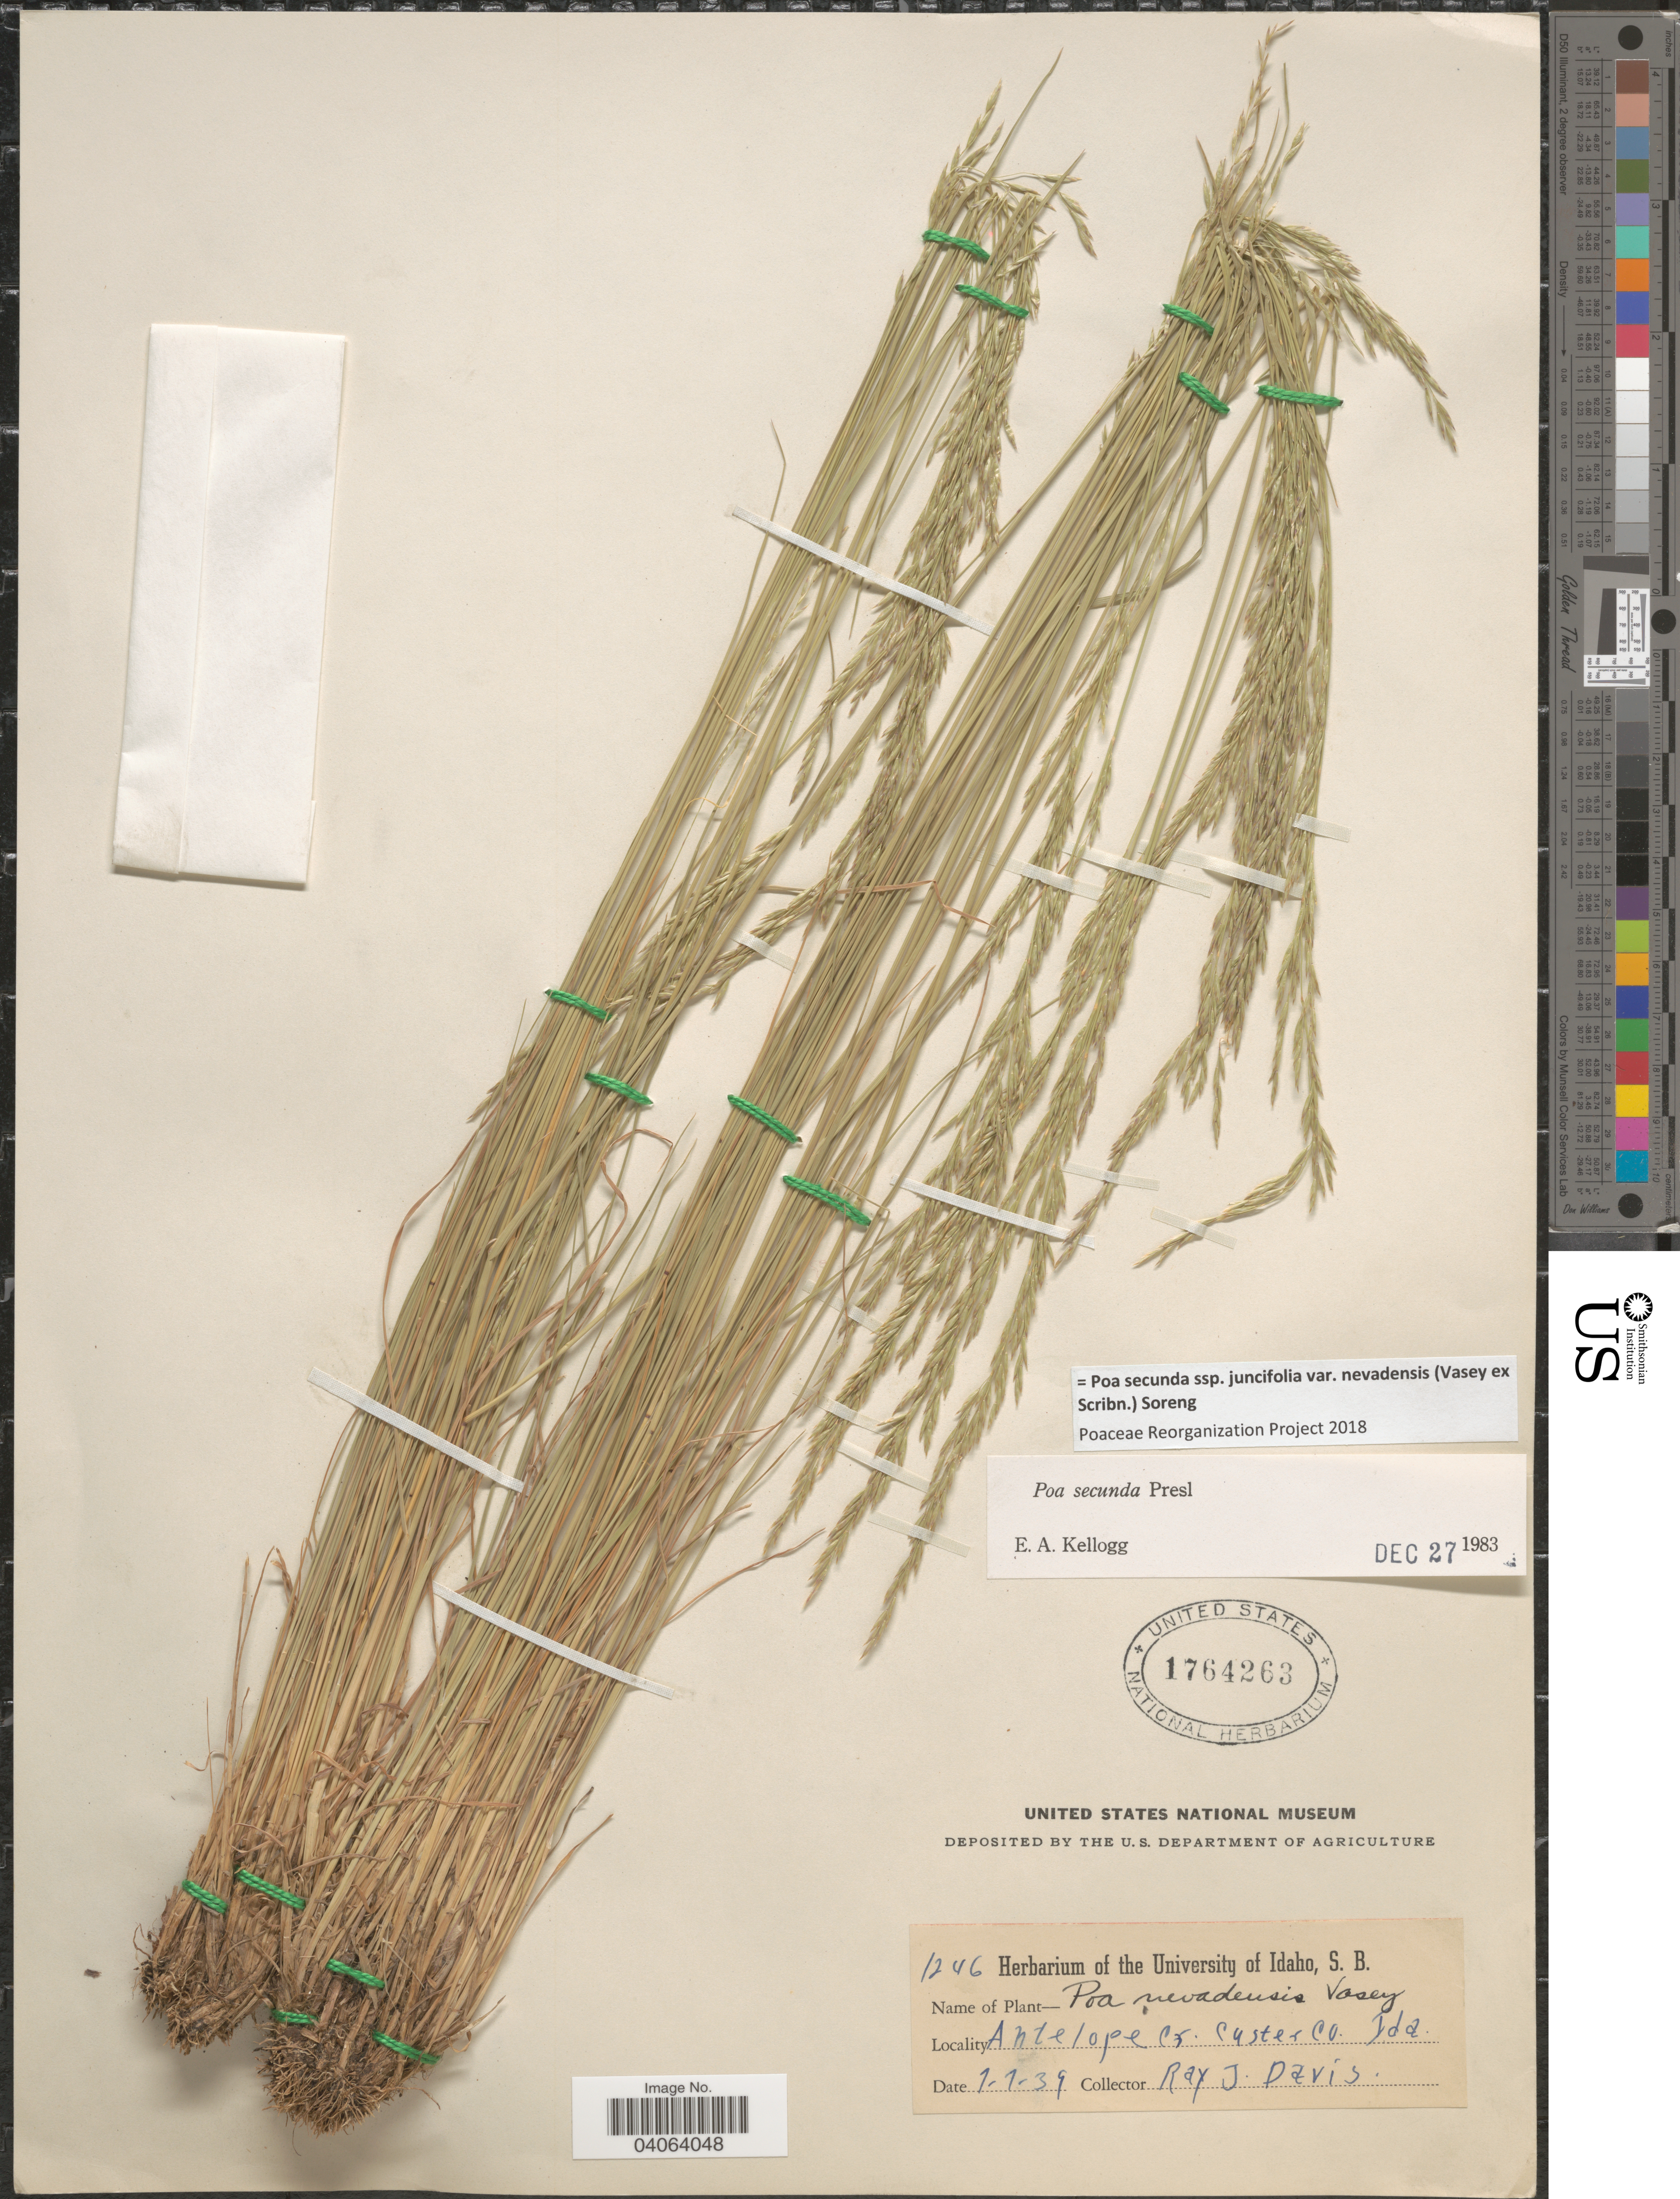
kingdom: Plantae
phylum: Tracheophyta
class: Liliopsida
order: Poales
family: Poaceae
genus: Poa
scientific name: Poa secunda subsp. juncifolia var. nevadensis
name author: (Vasey ex Scribn.) Soreng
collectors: R. Davis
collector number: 1246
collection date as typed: Transcribed d/m/y: 7/7/39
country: United States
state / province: Idaho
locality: Antelope Cr. Custer Co.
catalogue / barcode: US 1764263